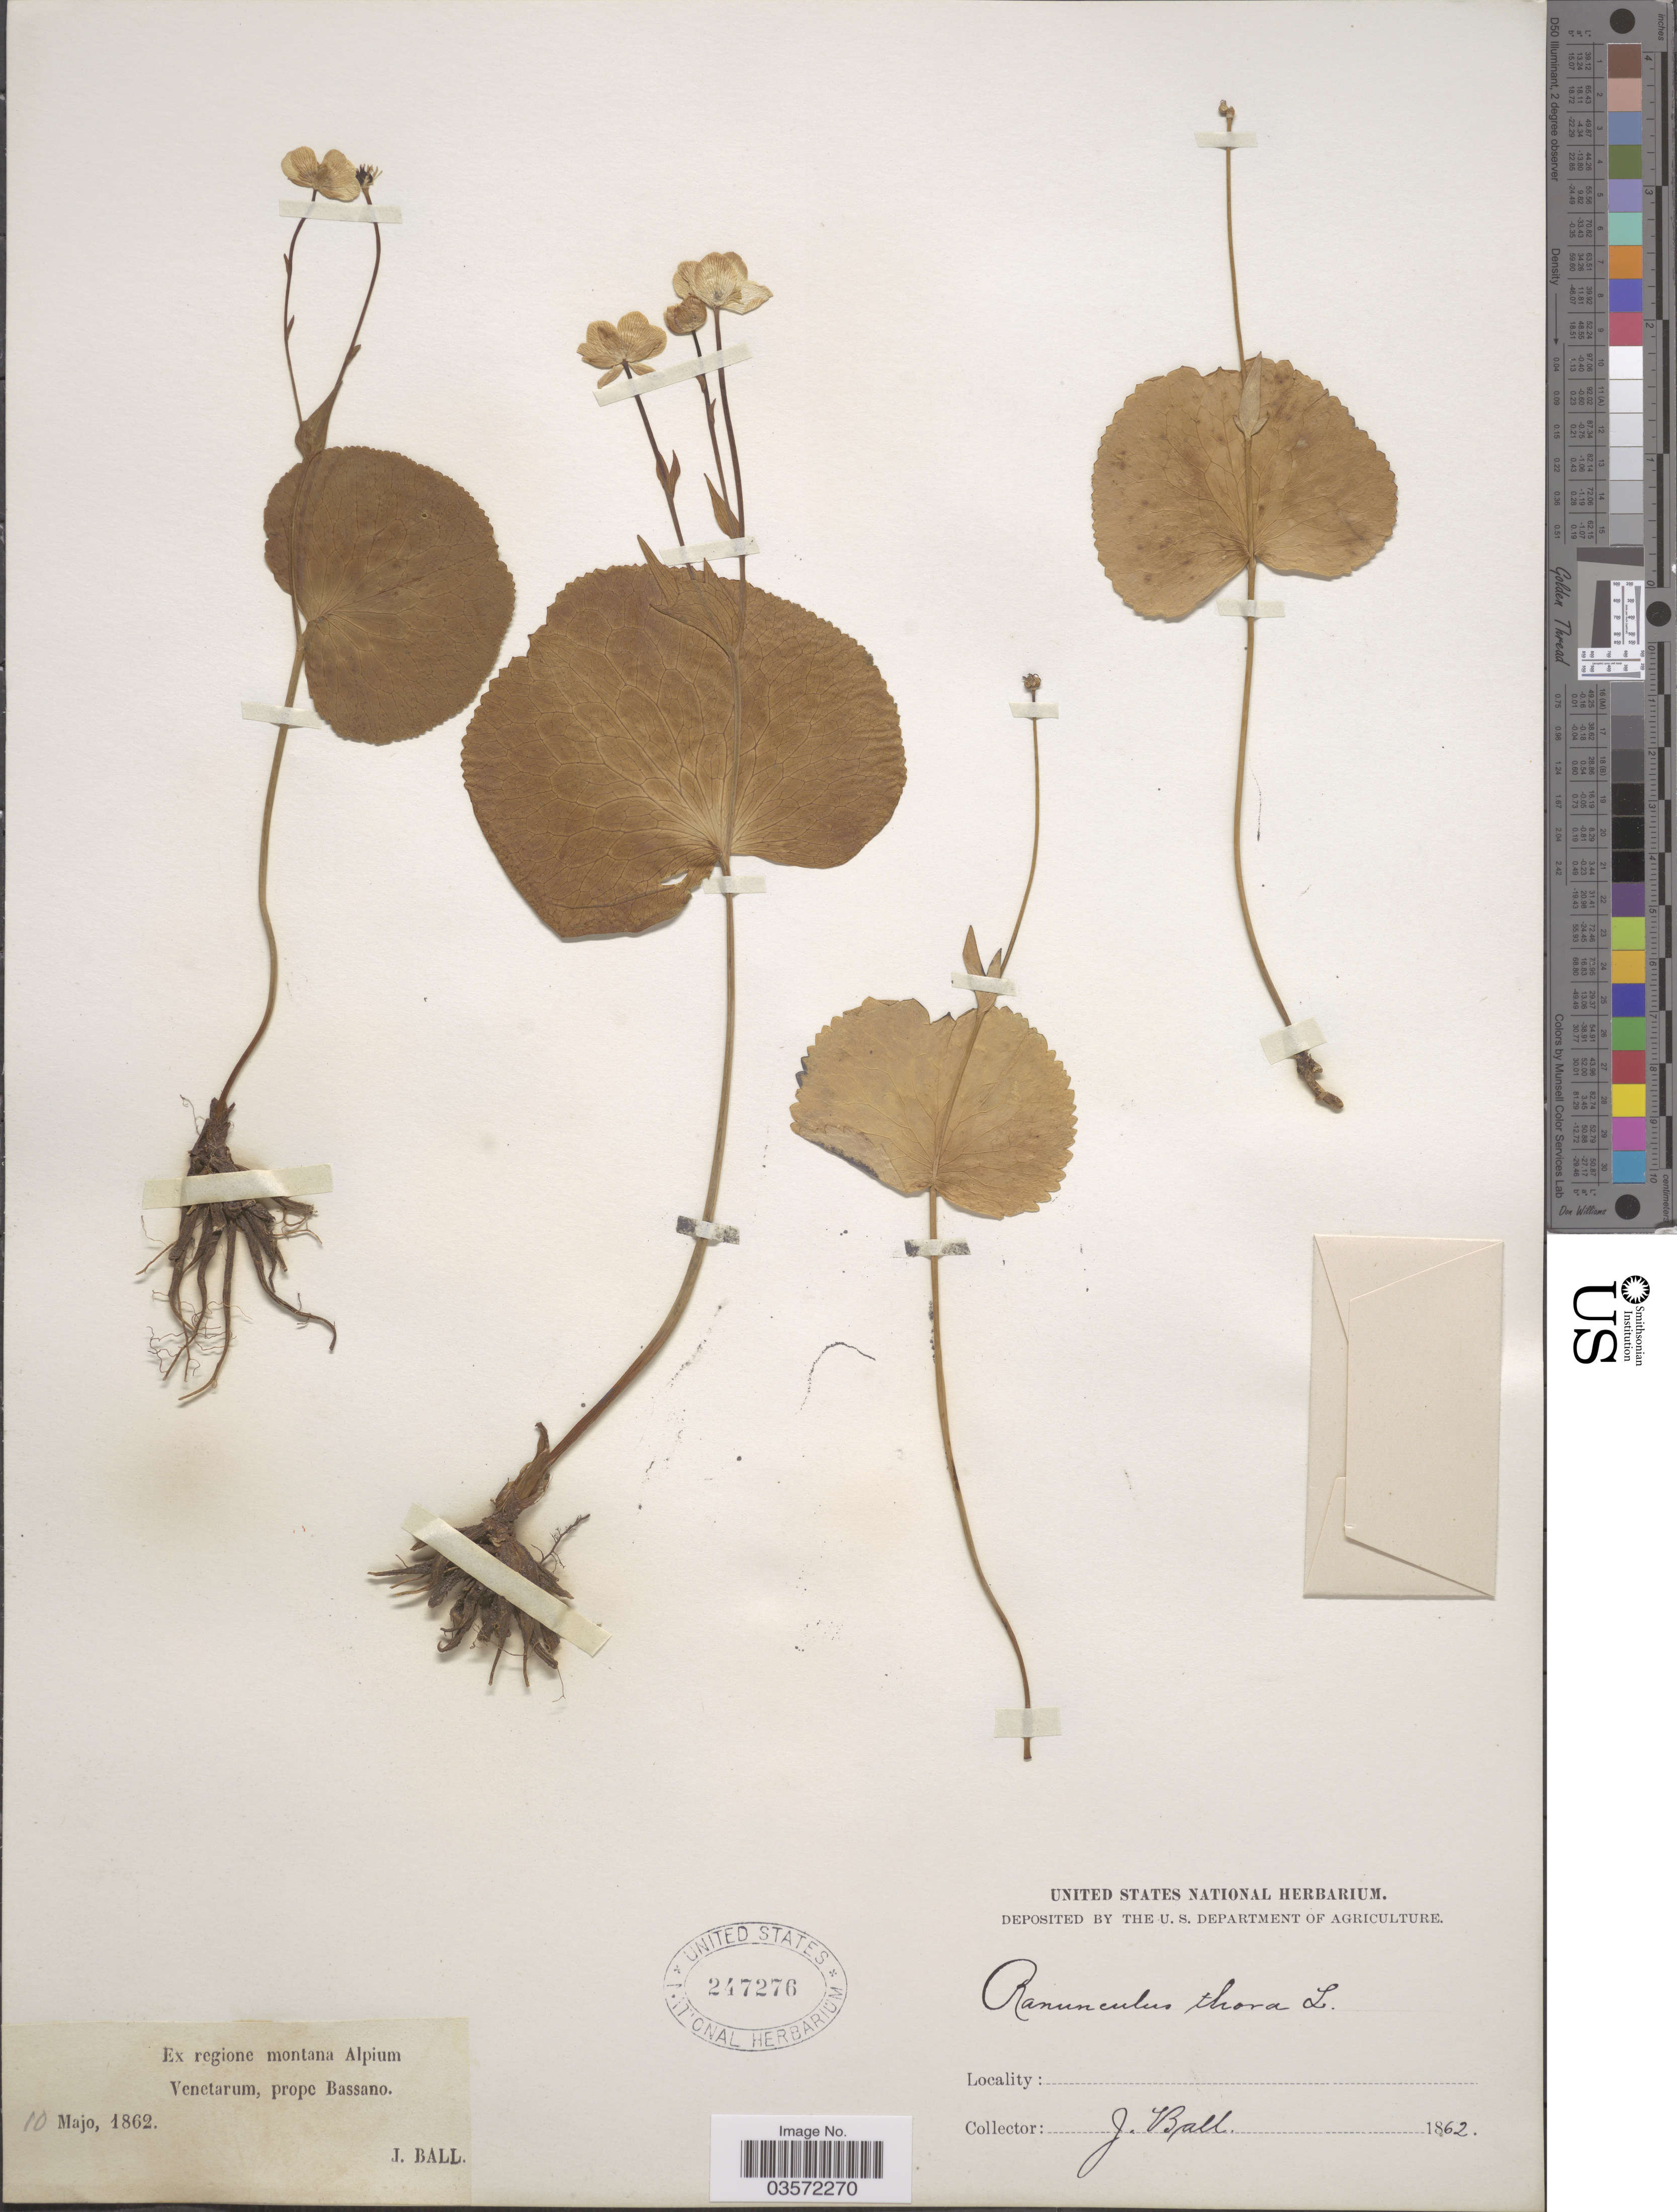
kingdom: Plantae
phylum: Tracheophyta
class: Magnoliopsida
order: Ranunculales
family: Ranunculaceae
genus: Ranunculus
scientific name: Ranunculus thora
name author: L.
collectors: J. Ball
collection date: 1862-05-10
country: Italy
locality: Ex regione montana Alpium Venetarum, prope Bassano.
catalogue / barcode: US 247276